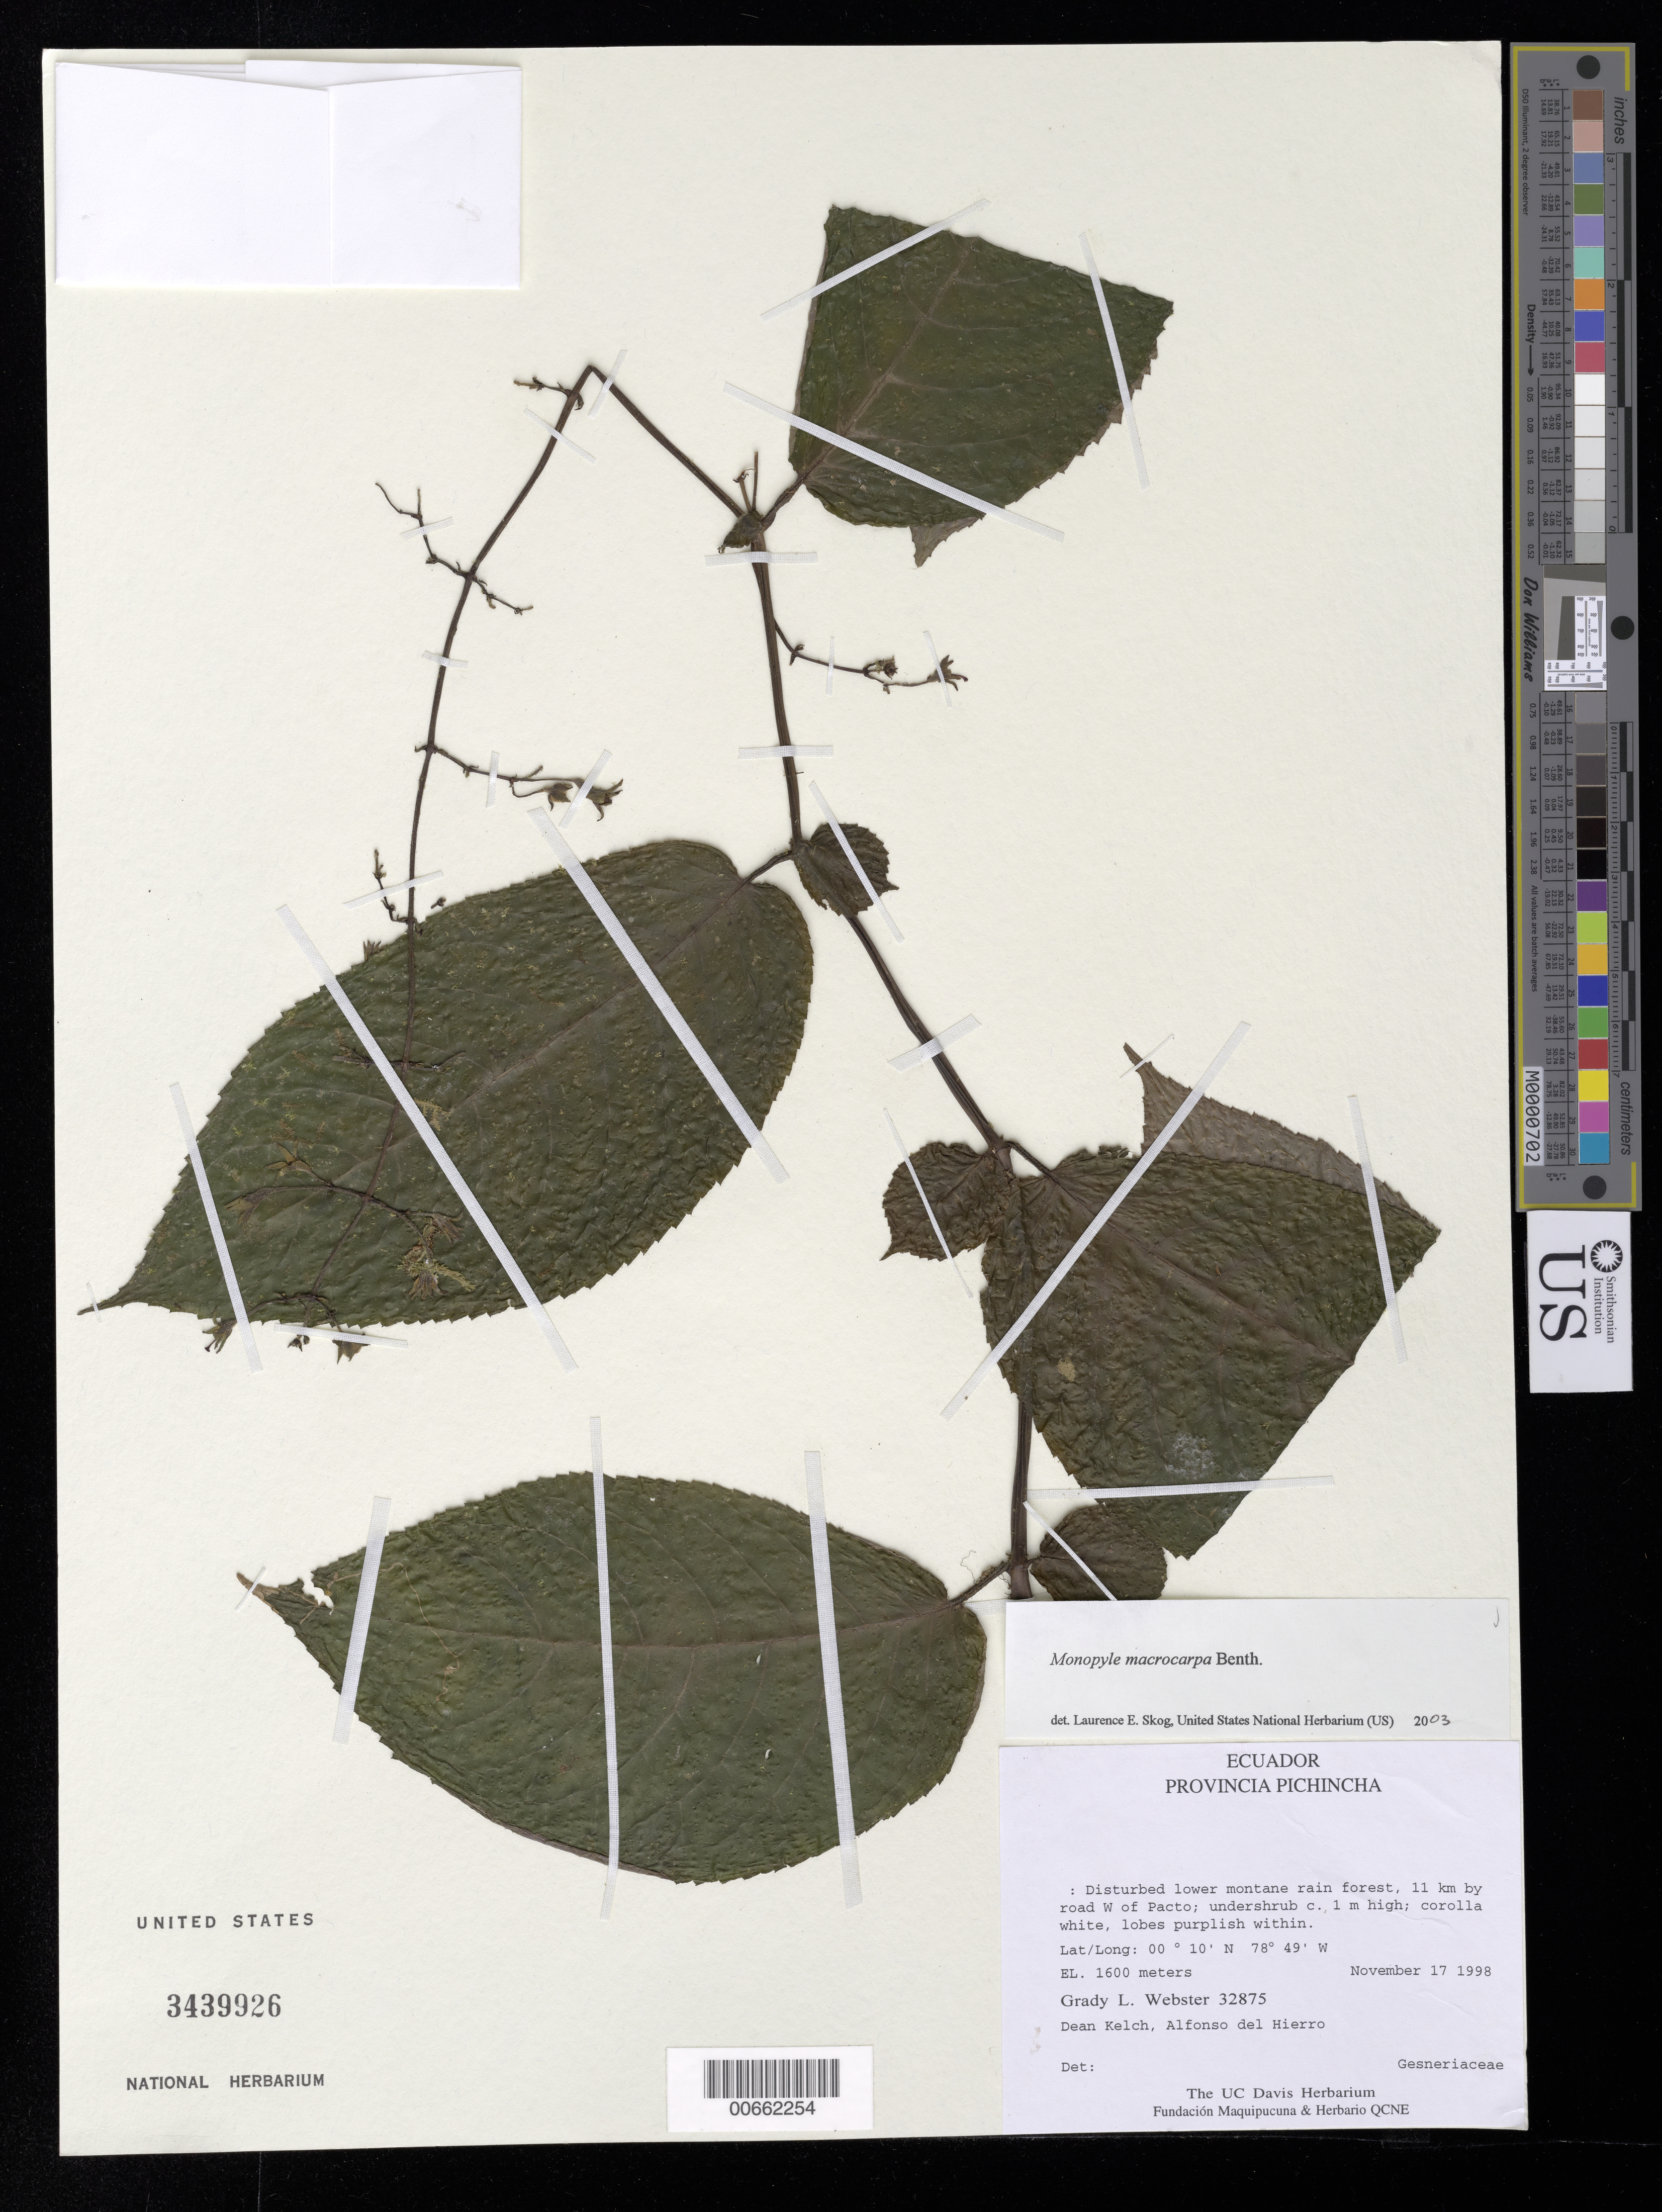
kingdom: Plantae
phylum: Tracheophyta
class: Magnoliopsida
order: Lamiales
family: Gesneriaceae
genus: Monopyle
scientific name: Monopyle macrocarpa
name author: Benth.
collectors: G. L. Webster, D. Kelch & A. Del Hierro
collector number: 32874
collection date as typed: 17 Nov 1998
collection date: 1998-11-17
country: Ecuador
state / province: Pichincha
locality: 11 km by road W of Pacto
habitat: Disturbed lower montane rain forest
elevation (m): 1600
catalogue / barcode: US 3433926